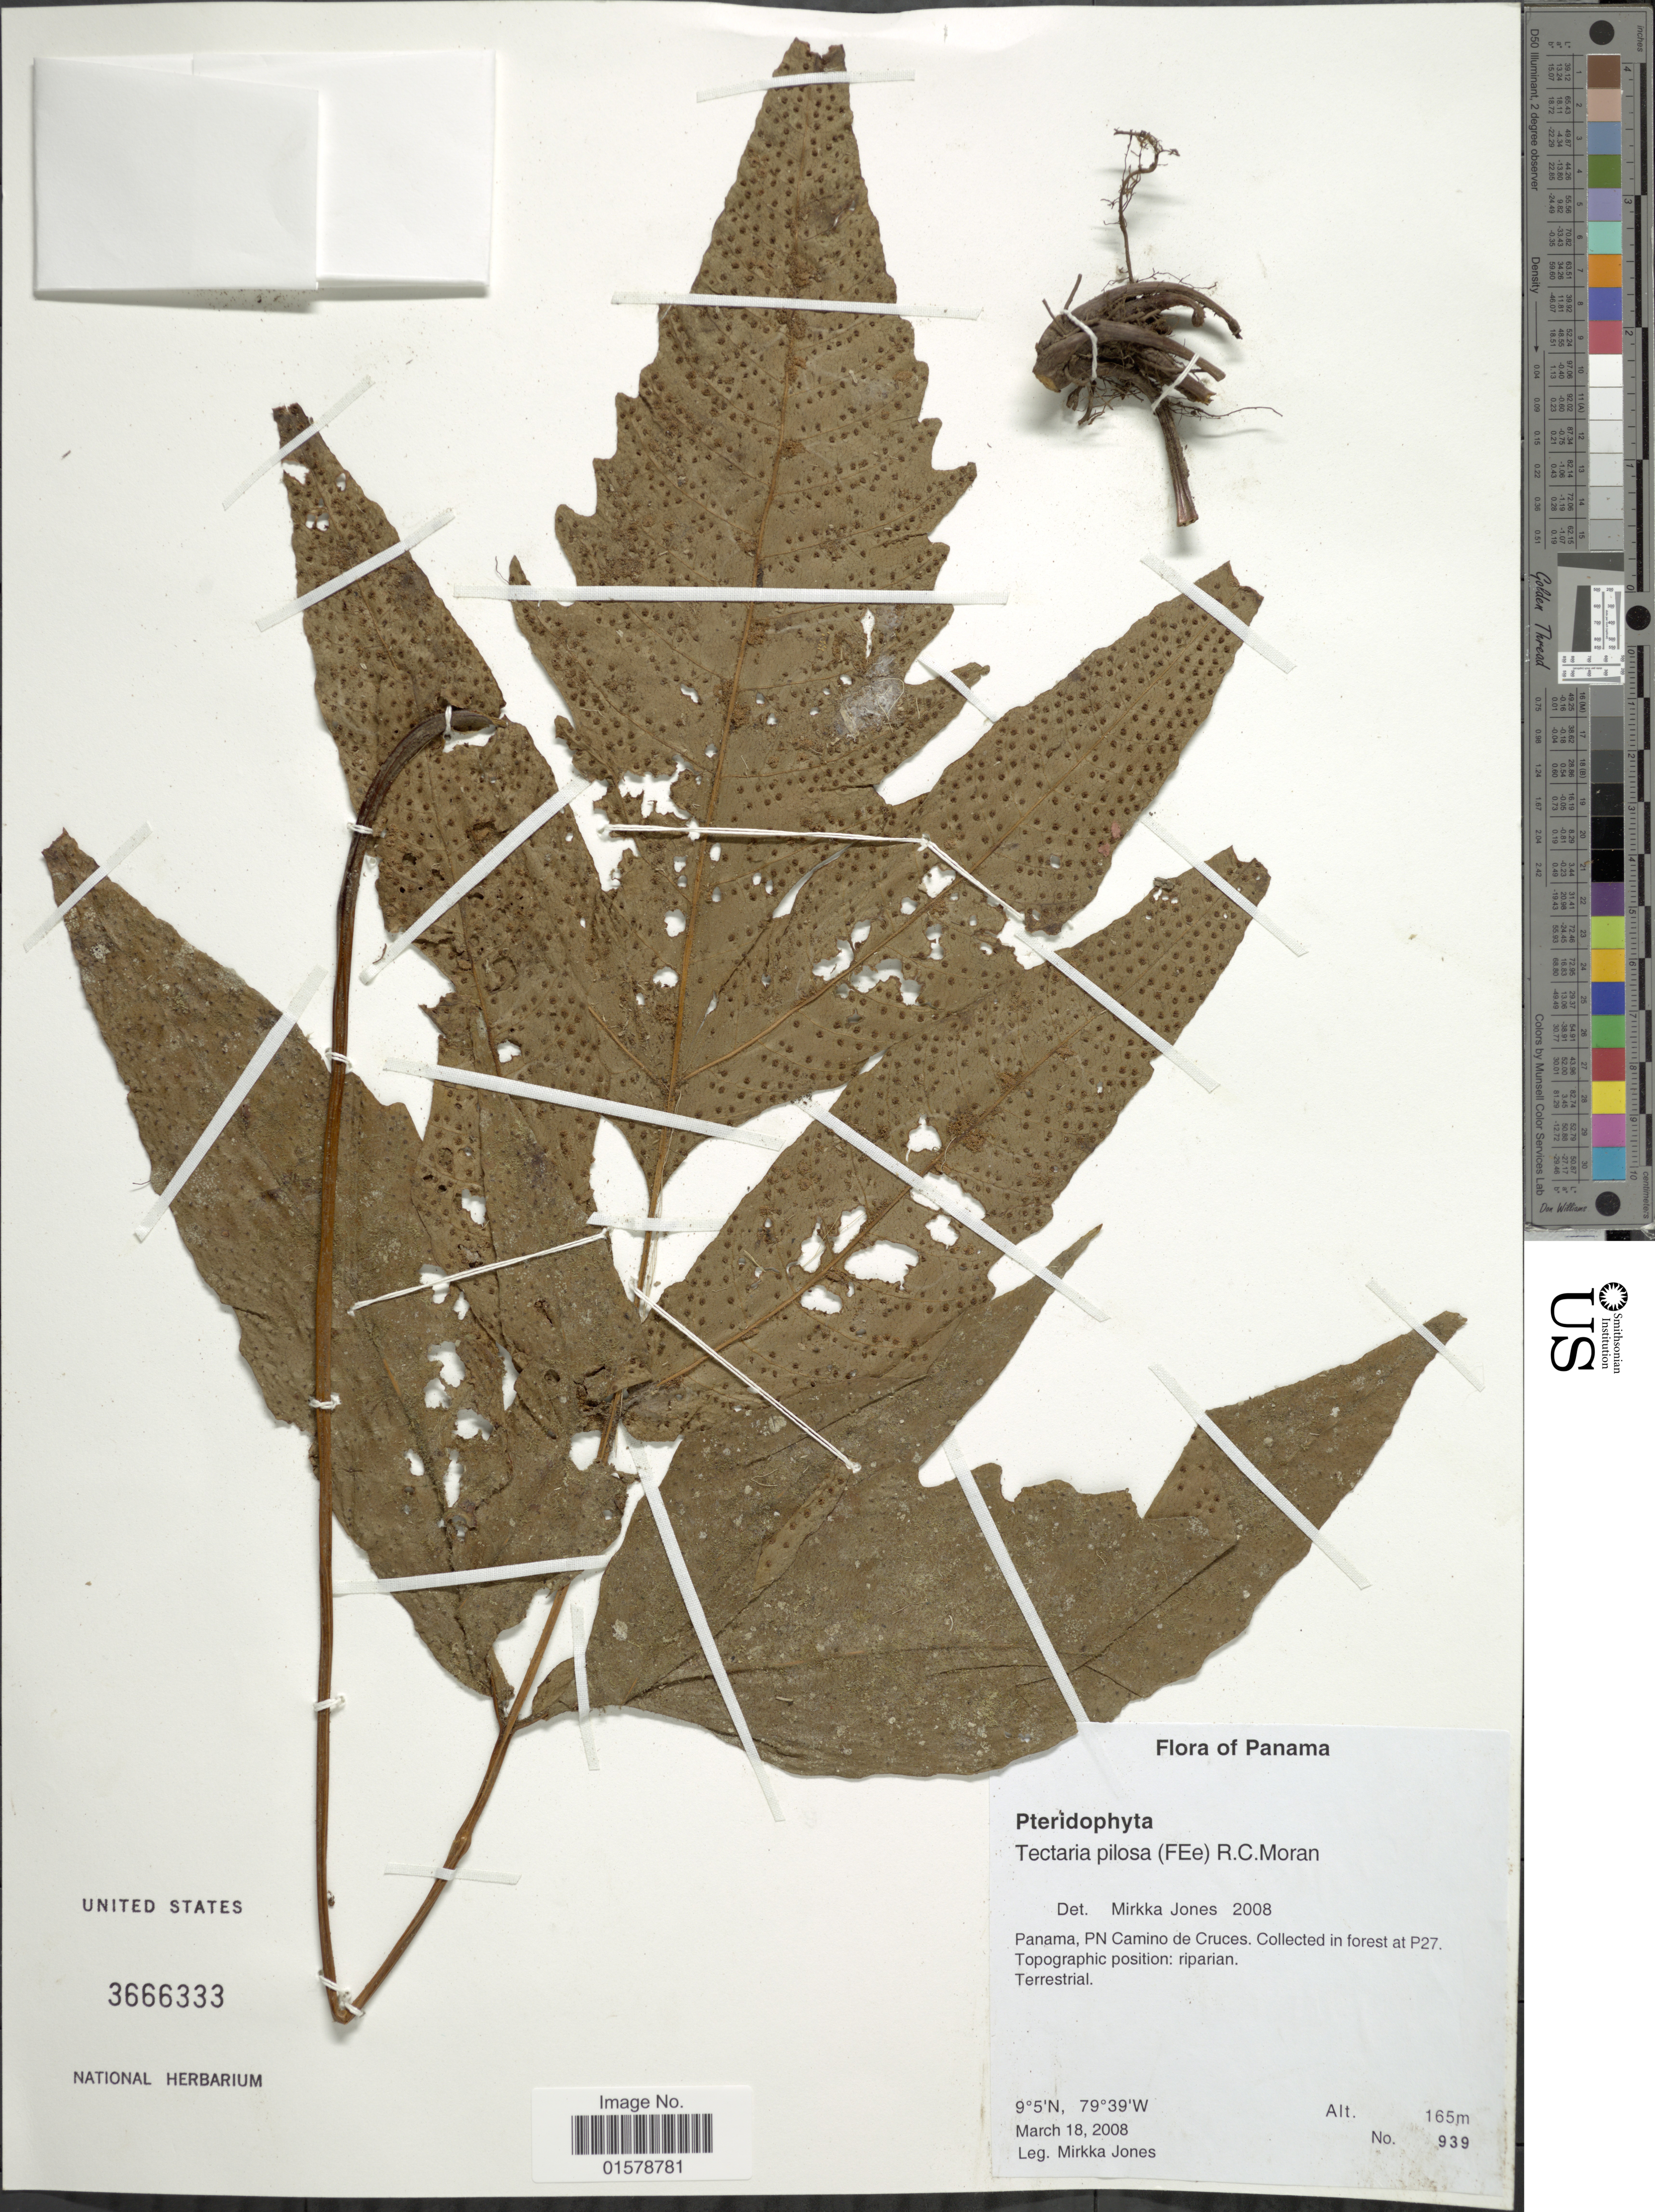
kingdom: Plantae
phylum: Tracheophyta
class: Polypodiopsida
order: Polypodiales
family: Tectariaceae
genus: Tectaria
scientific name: Tectaria pilosa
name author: (Fée) Maxon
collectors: M. Jones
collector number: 939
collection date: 2008-03-18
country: Panama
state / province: Panamá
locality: Panama, PN Camino de Cruces,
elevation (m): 165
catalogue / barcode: US 3666333